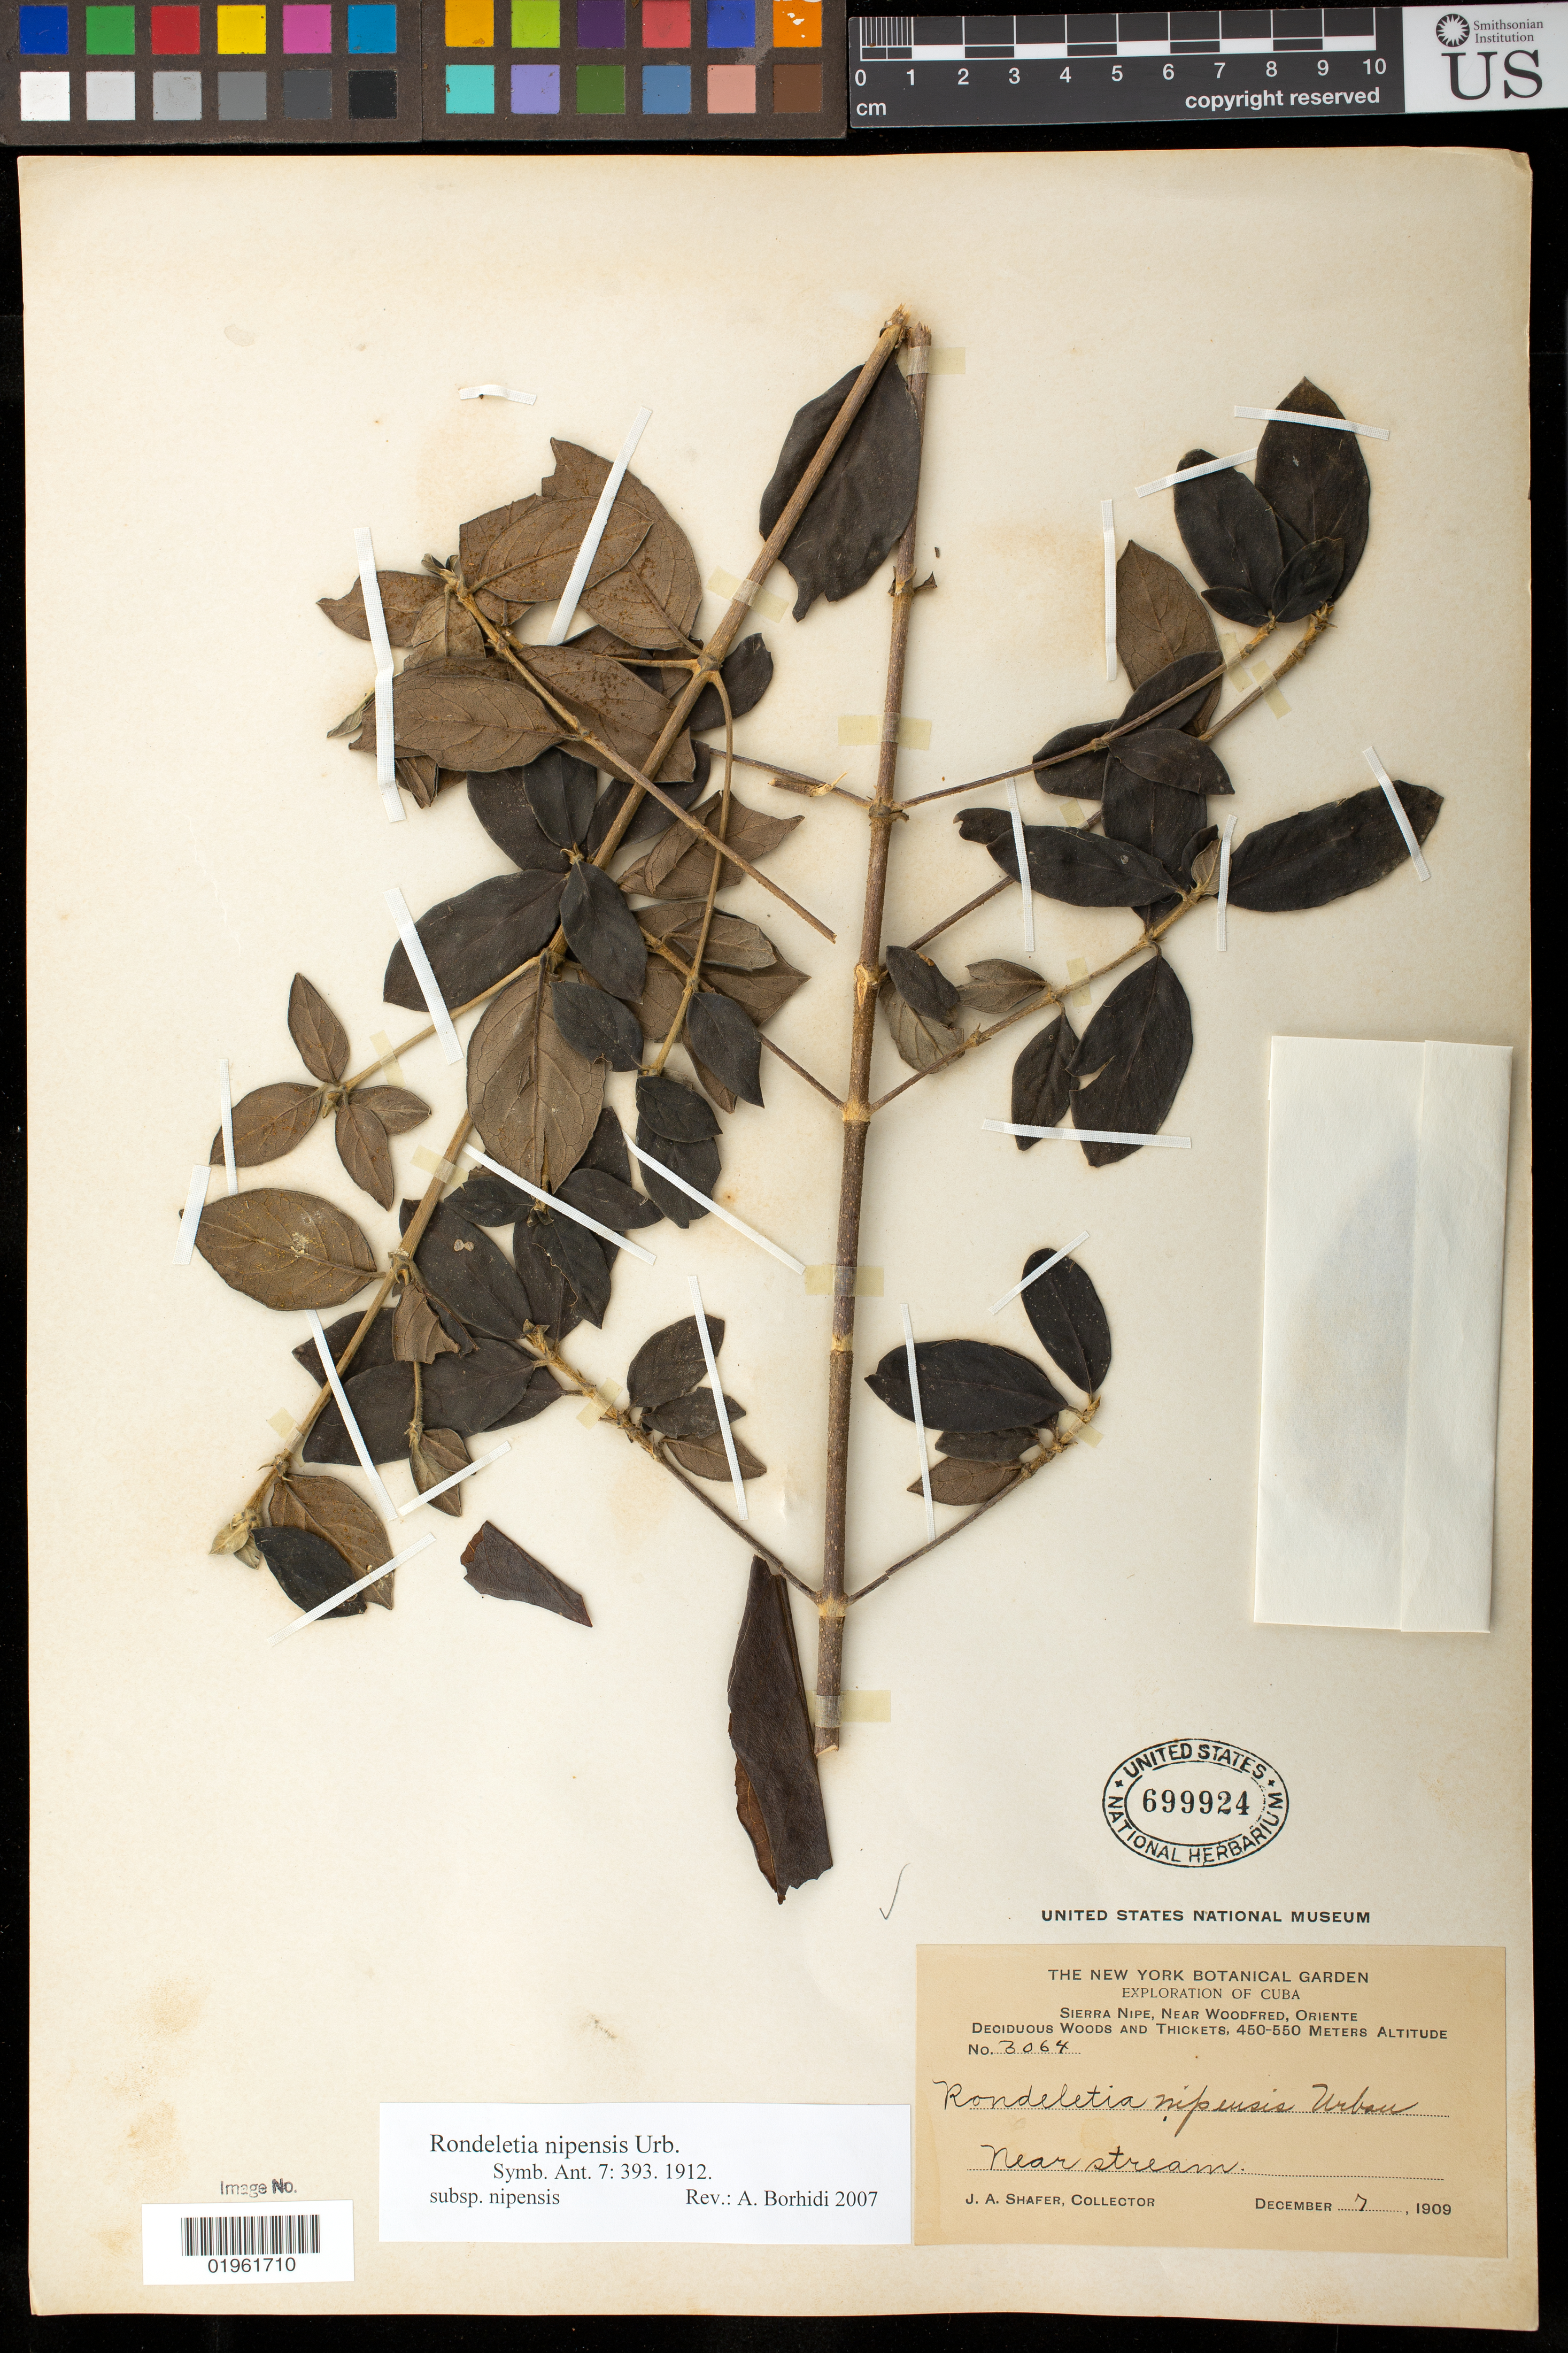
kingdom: Plantae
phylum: Tracheophyta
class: Magnoliopsida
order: Gentianales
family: Rubiaceae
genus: Rondeletia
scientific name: Rondeletia nipensis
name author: Urb.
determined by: Borhidi, Attila L.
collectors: J. A. Shafer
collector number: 3064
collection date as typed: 07 Dec 1909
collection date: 1909-12-07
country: Cuba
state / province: Holguín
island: Cuba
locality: Sierra Nipe, near Woodfred, Oriente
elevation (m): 450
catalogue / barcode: US 699924